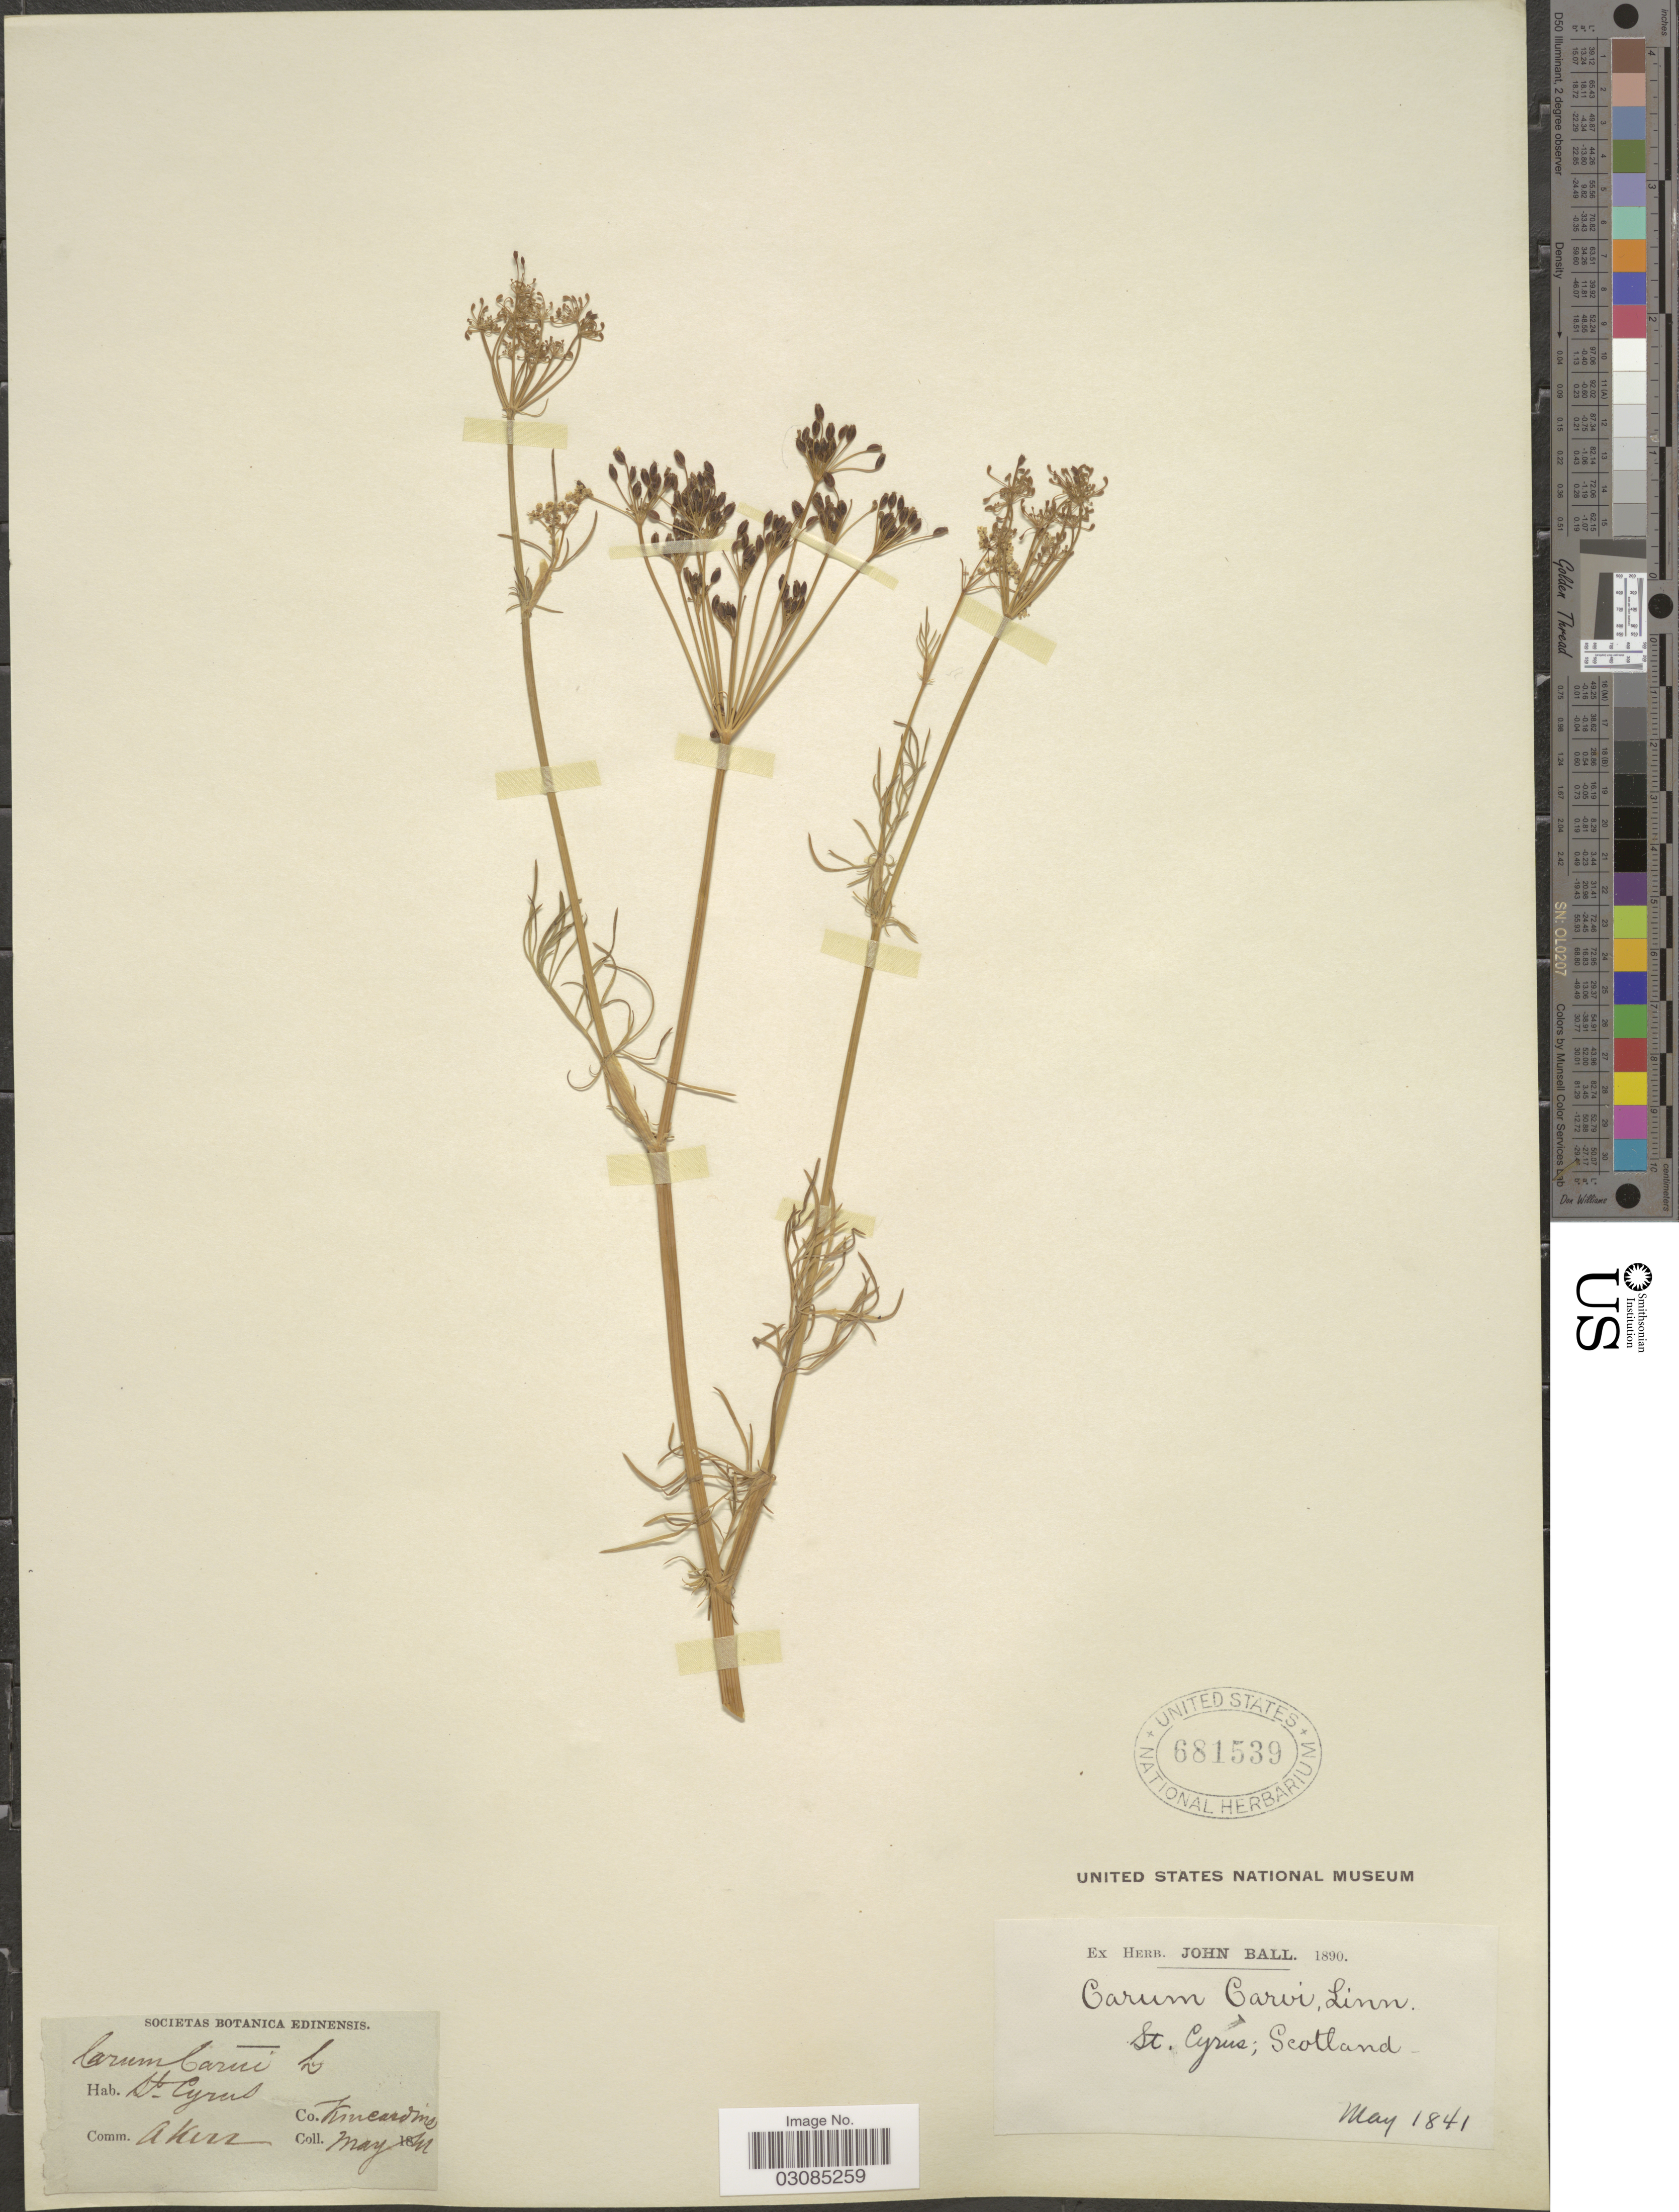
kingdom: Plantae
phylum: Tracheophyta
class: Magnoliopsida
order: Apiales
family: Apiaceae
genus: Carum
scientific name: Carum carvi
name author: L.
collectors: A. Kerr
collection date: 1841-05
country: United Kingdom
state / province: Scotland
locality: St. Cyrus. Kincardine.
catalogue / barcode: US 681539